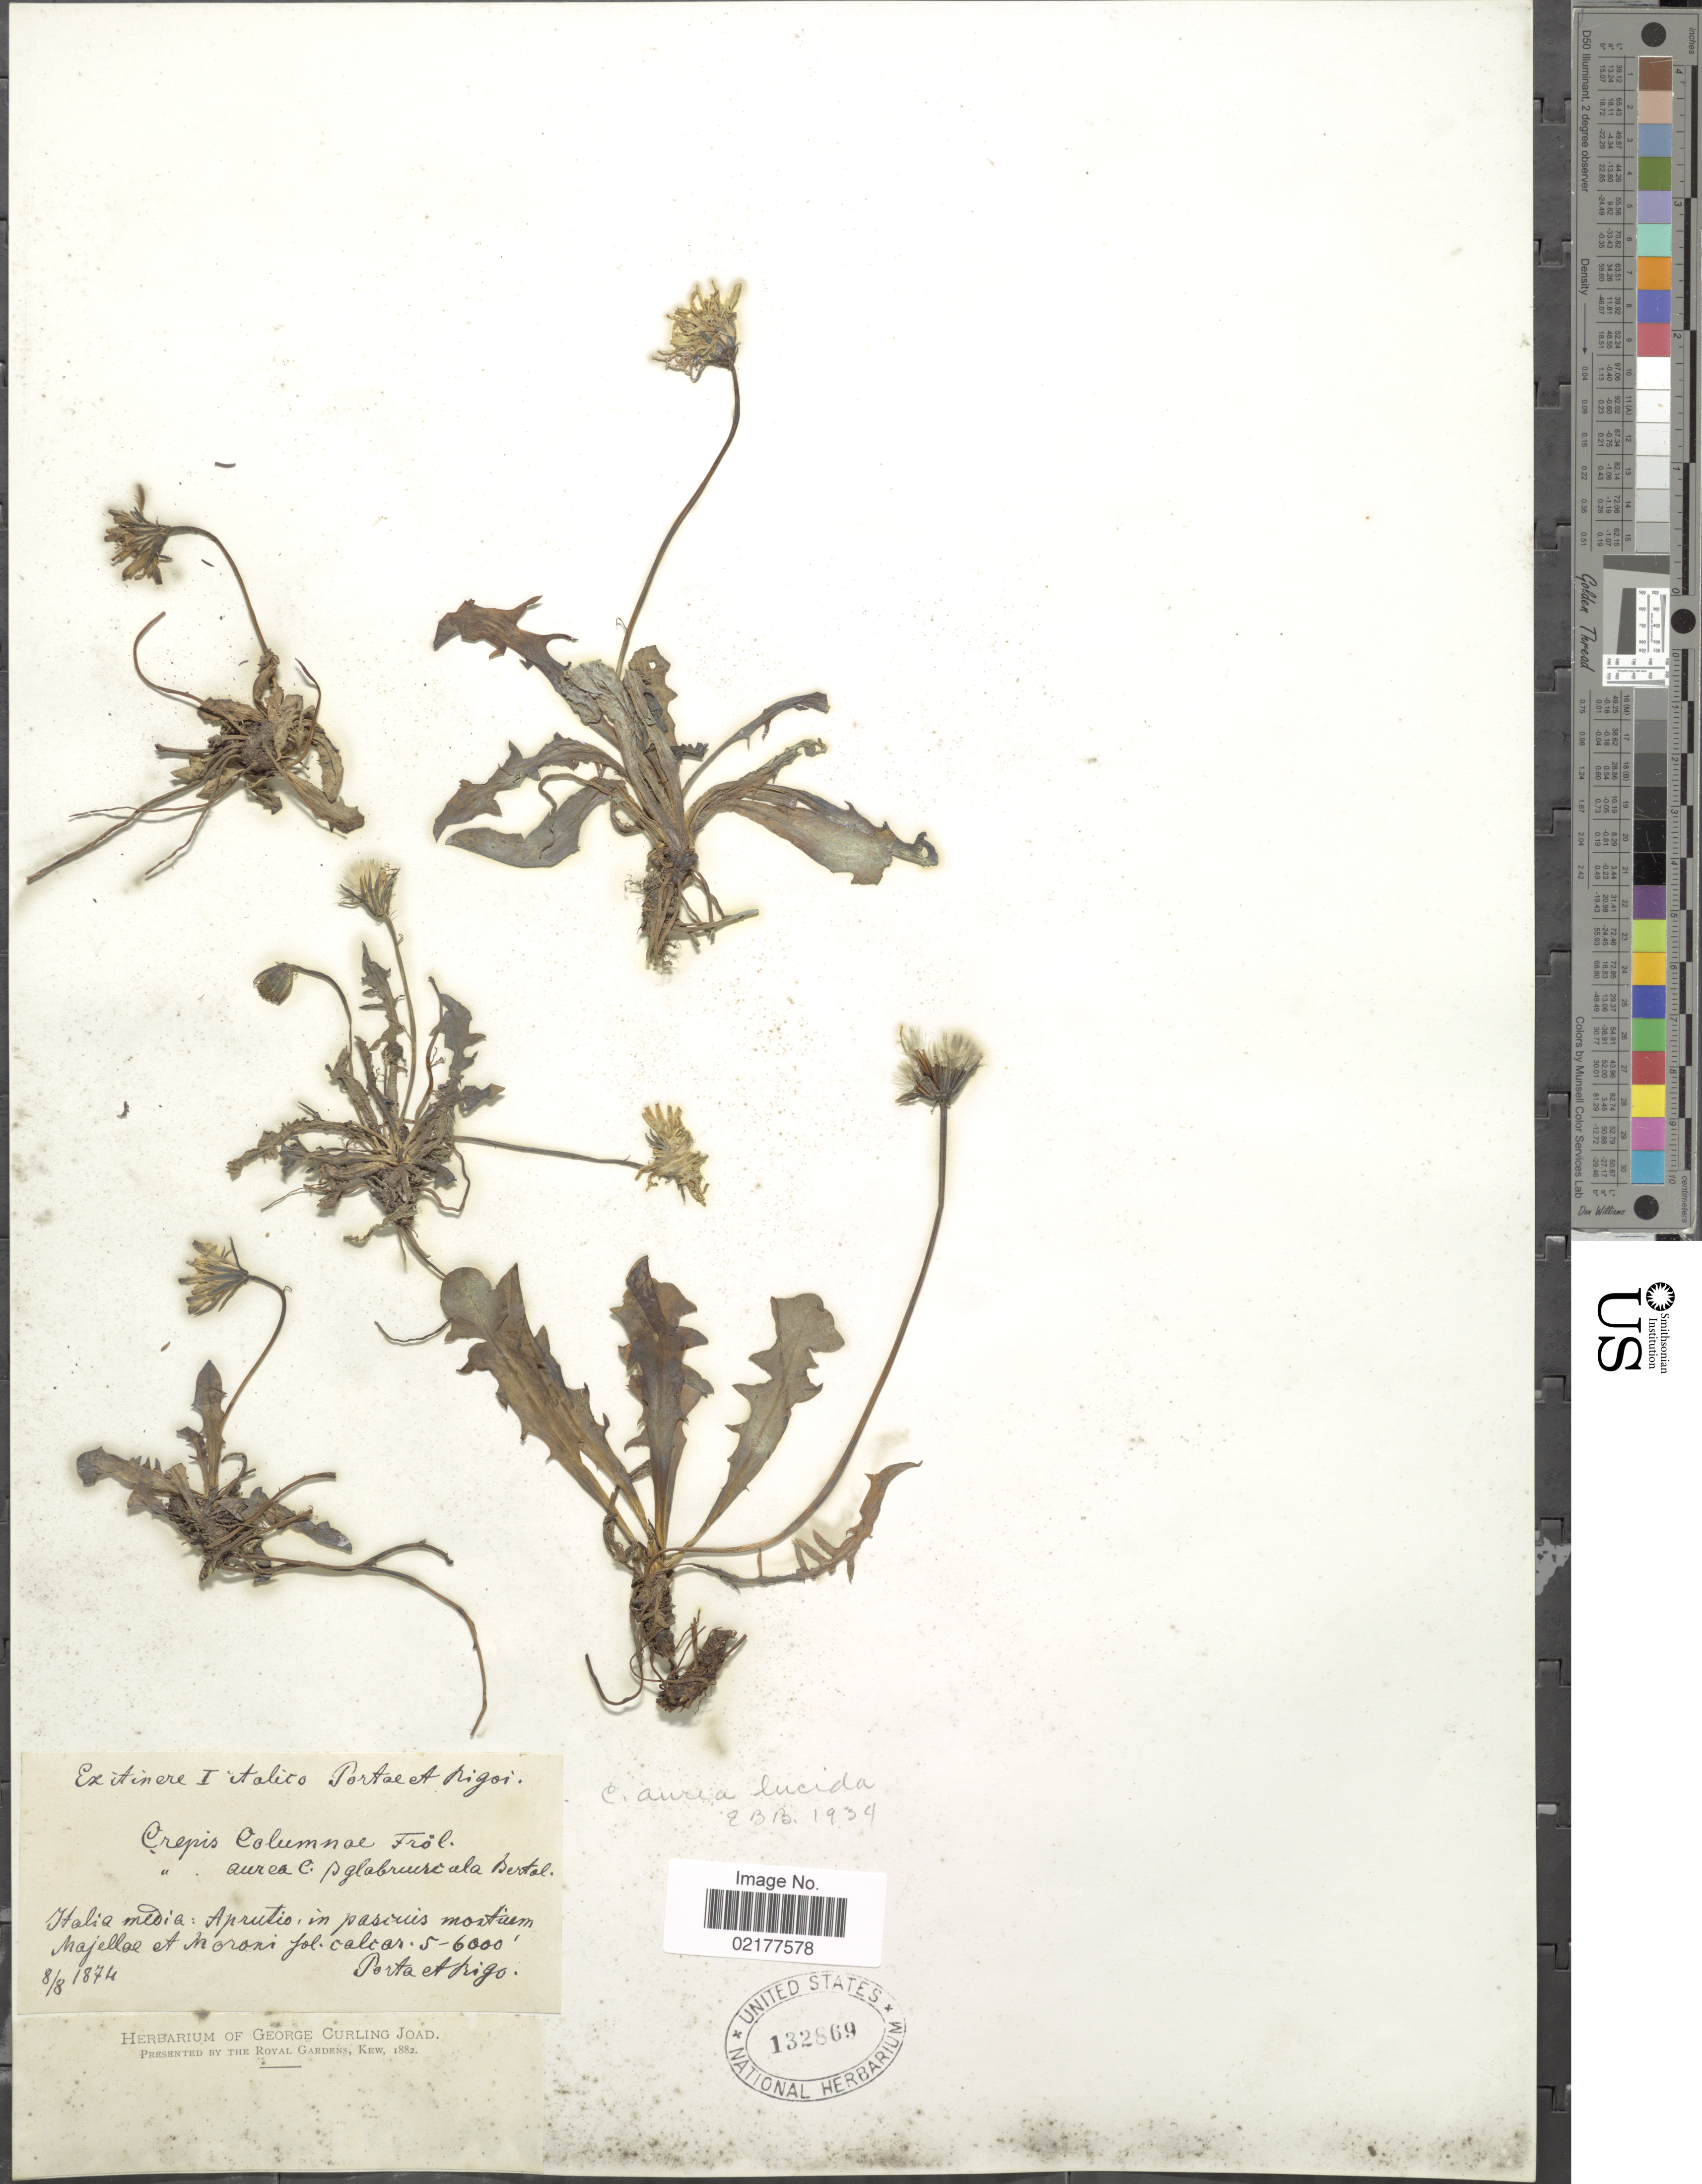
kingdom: Plantae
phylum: Tracheophyta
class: Magnoliopsida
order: Asterales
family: Asteraceae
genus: Crepis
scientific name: Crepis aurea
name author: (L.) Cass.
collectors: -- Porta & -- Rigo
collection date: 1874-08-08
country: Italy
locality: Italia media: Aprutis, in pascuis montiem Majellae et Moroni [interpreted]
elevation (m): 1524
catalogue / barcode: US 132869